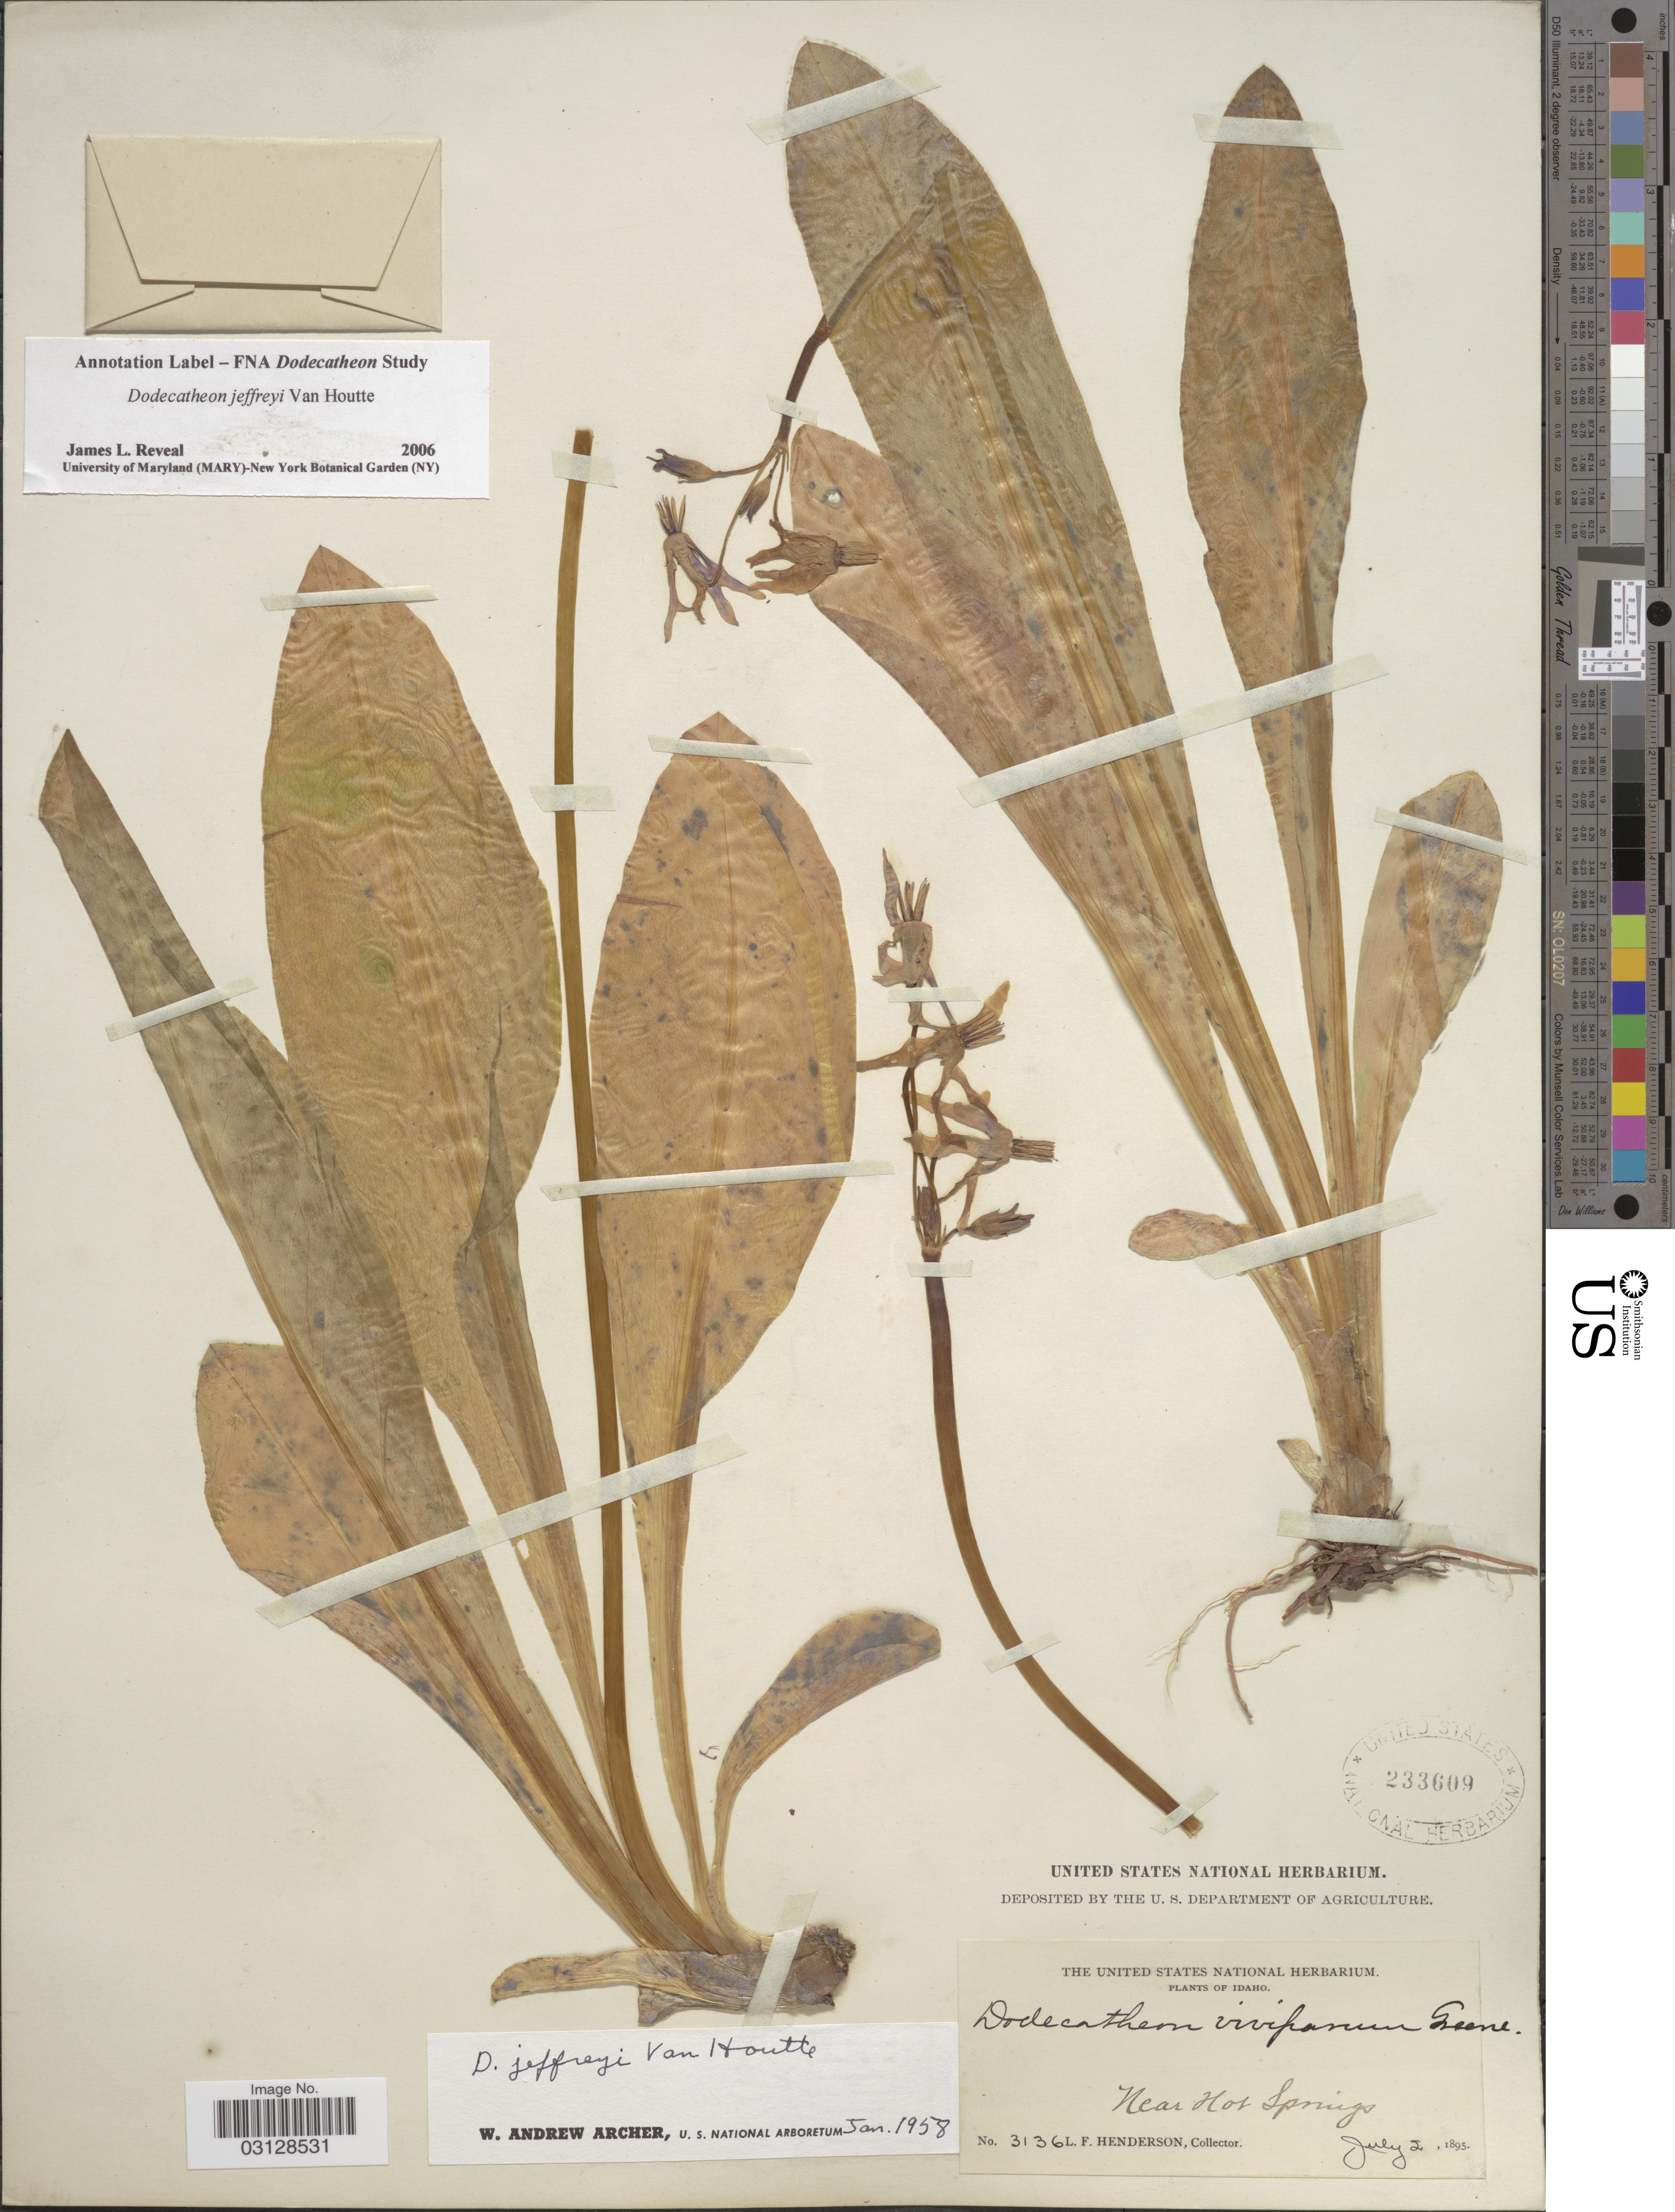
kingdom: Plantae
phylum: Tracheophyta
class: Magnoliopsida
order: Ericales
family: Primulaceae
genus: Dodecatheon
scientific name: Dodecatheon jeffreyi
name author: Van Houtte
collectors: L. Henderson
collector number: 3136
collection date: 1895-07-02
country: United States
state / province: Idaho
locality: Near Hot Springs.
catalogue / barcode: US 233609